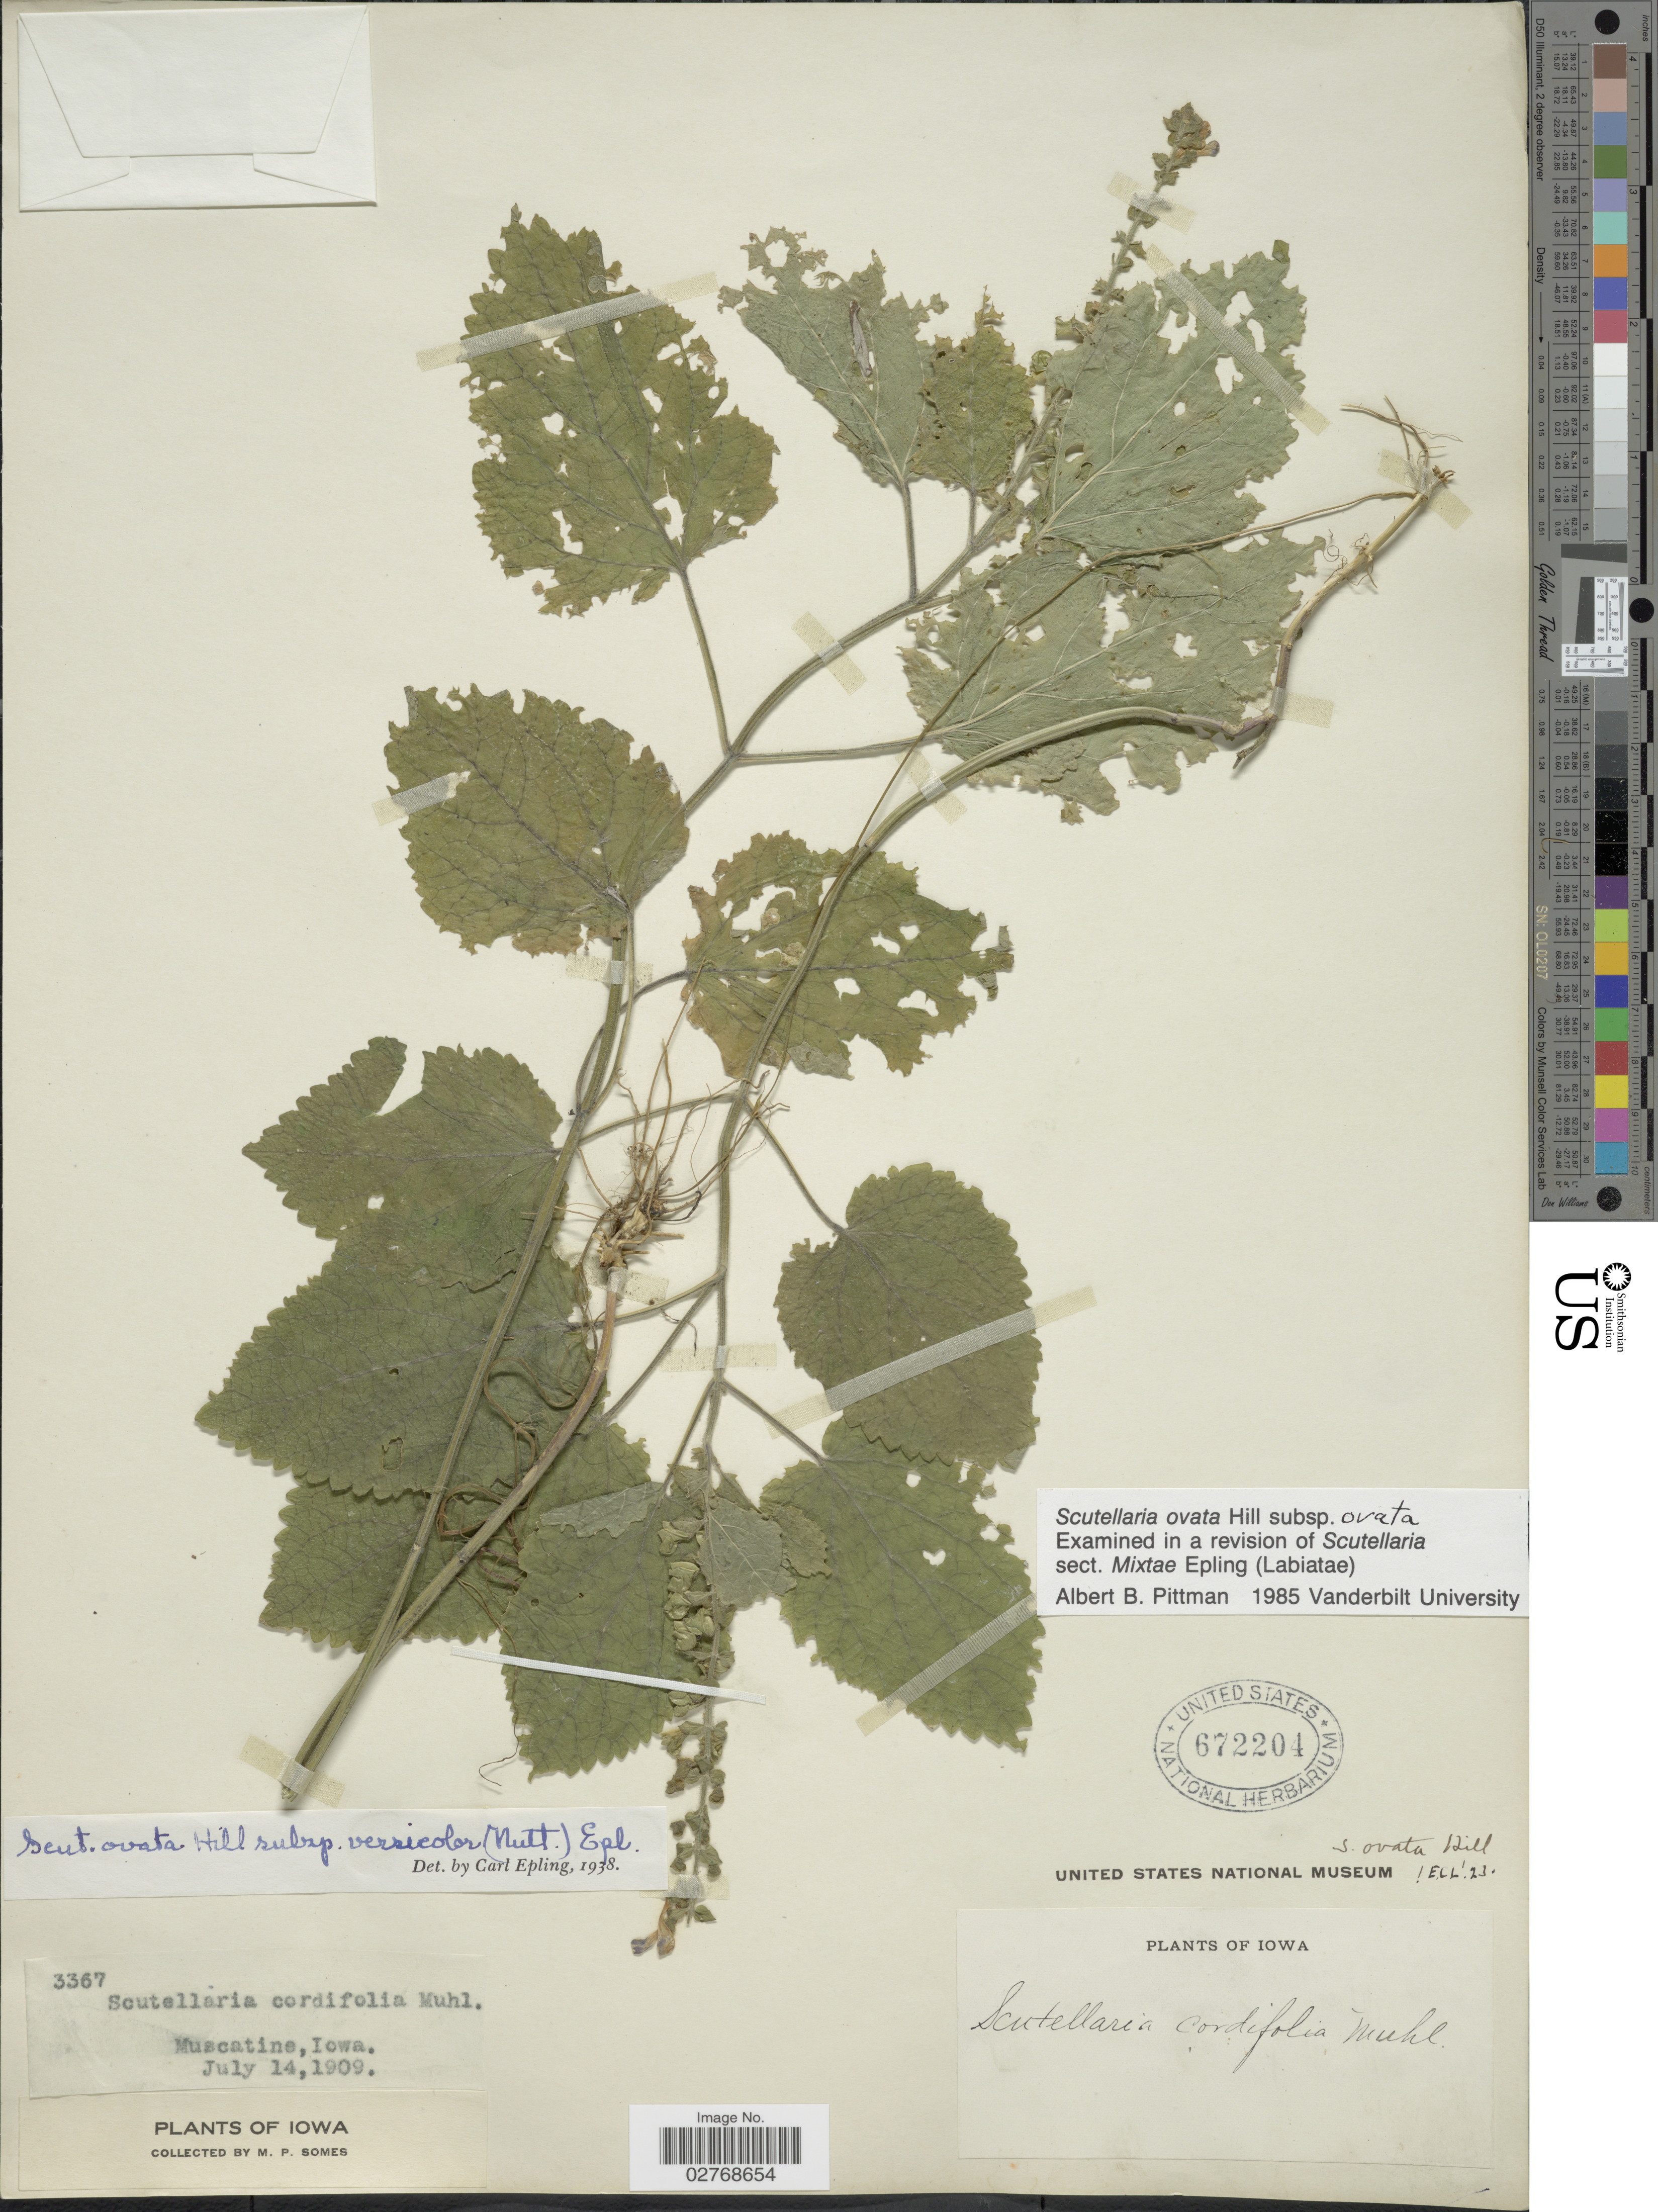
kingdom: Plantae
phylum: Tracheophyta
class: Magnoliopsida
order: Lamiales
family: Lamiaceae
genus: Scutellaria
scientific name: Scutellaria ovata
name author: Hill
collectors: M. Somes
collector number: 3367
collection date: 1909-07-14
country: United States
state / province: Iowa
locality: Muscatine.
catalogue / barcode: US 672204